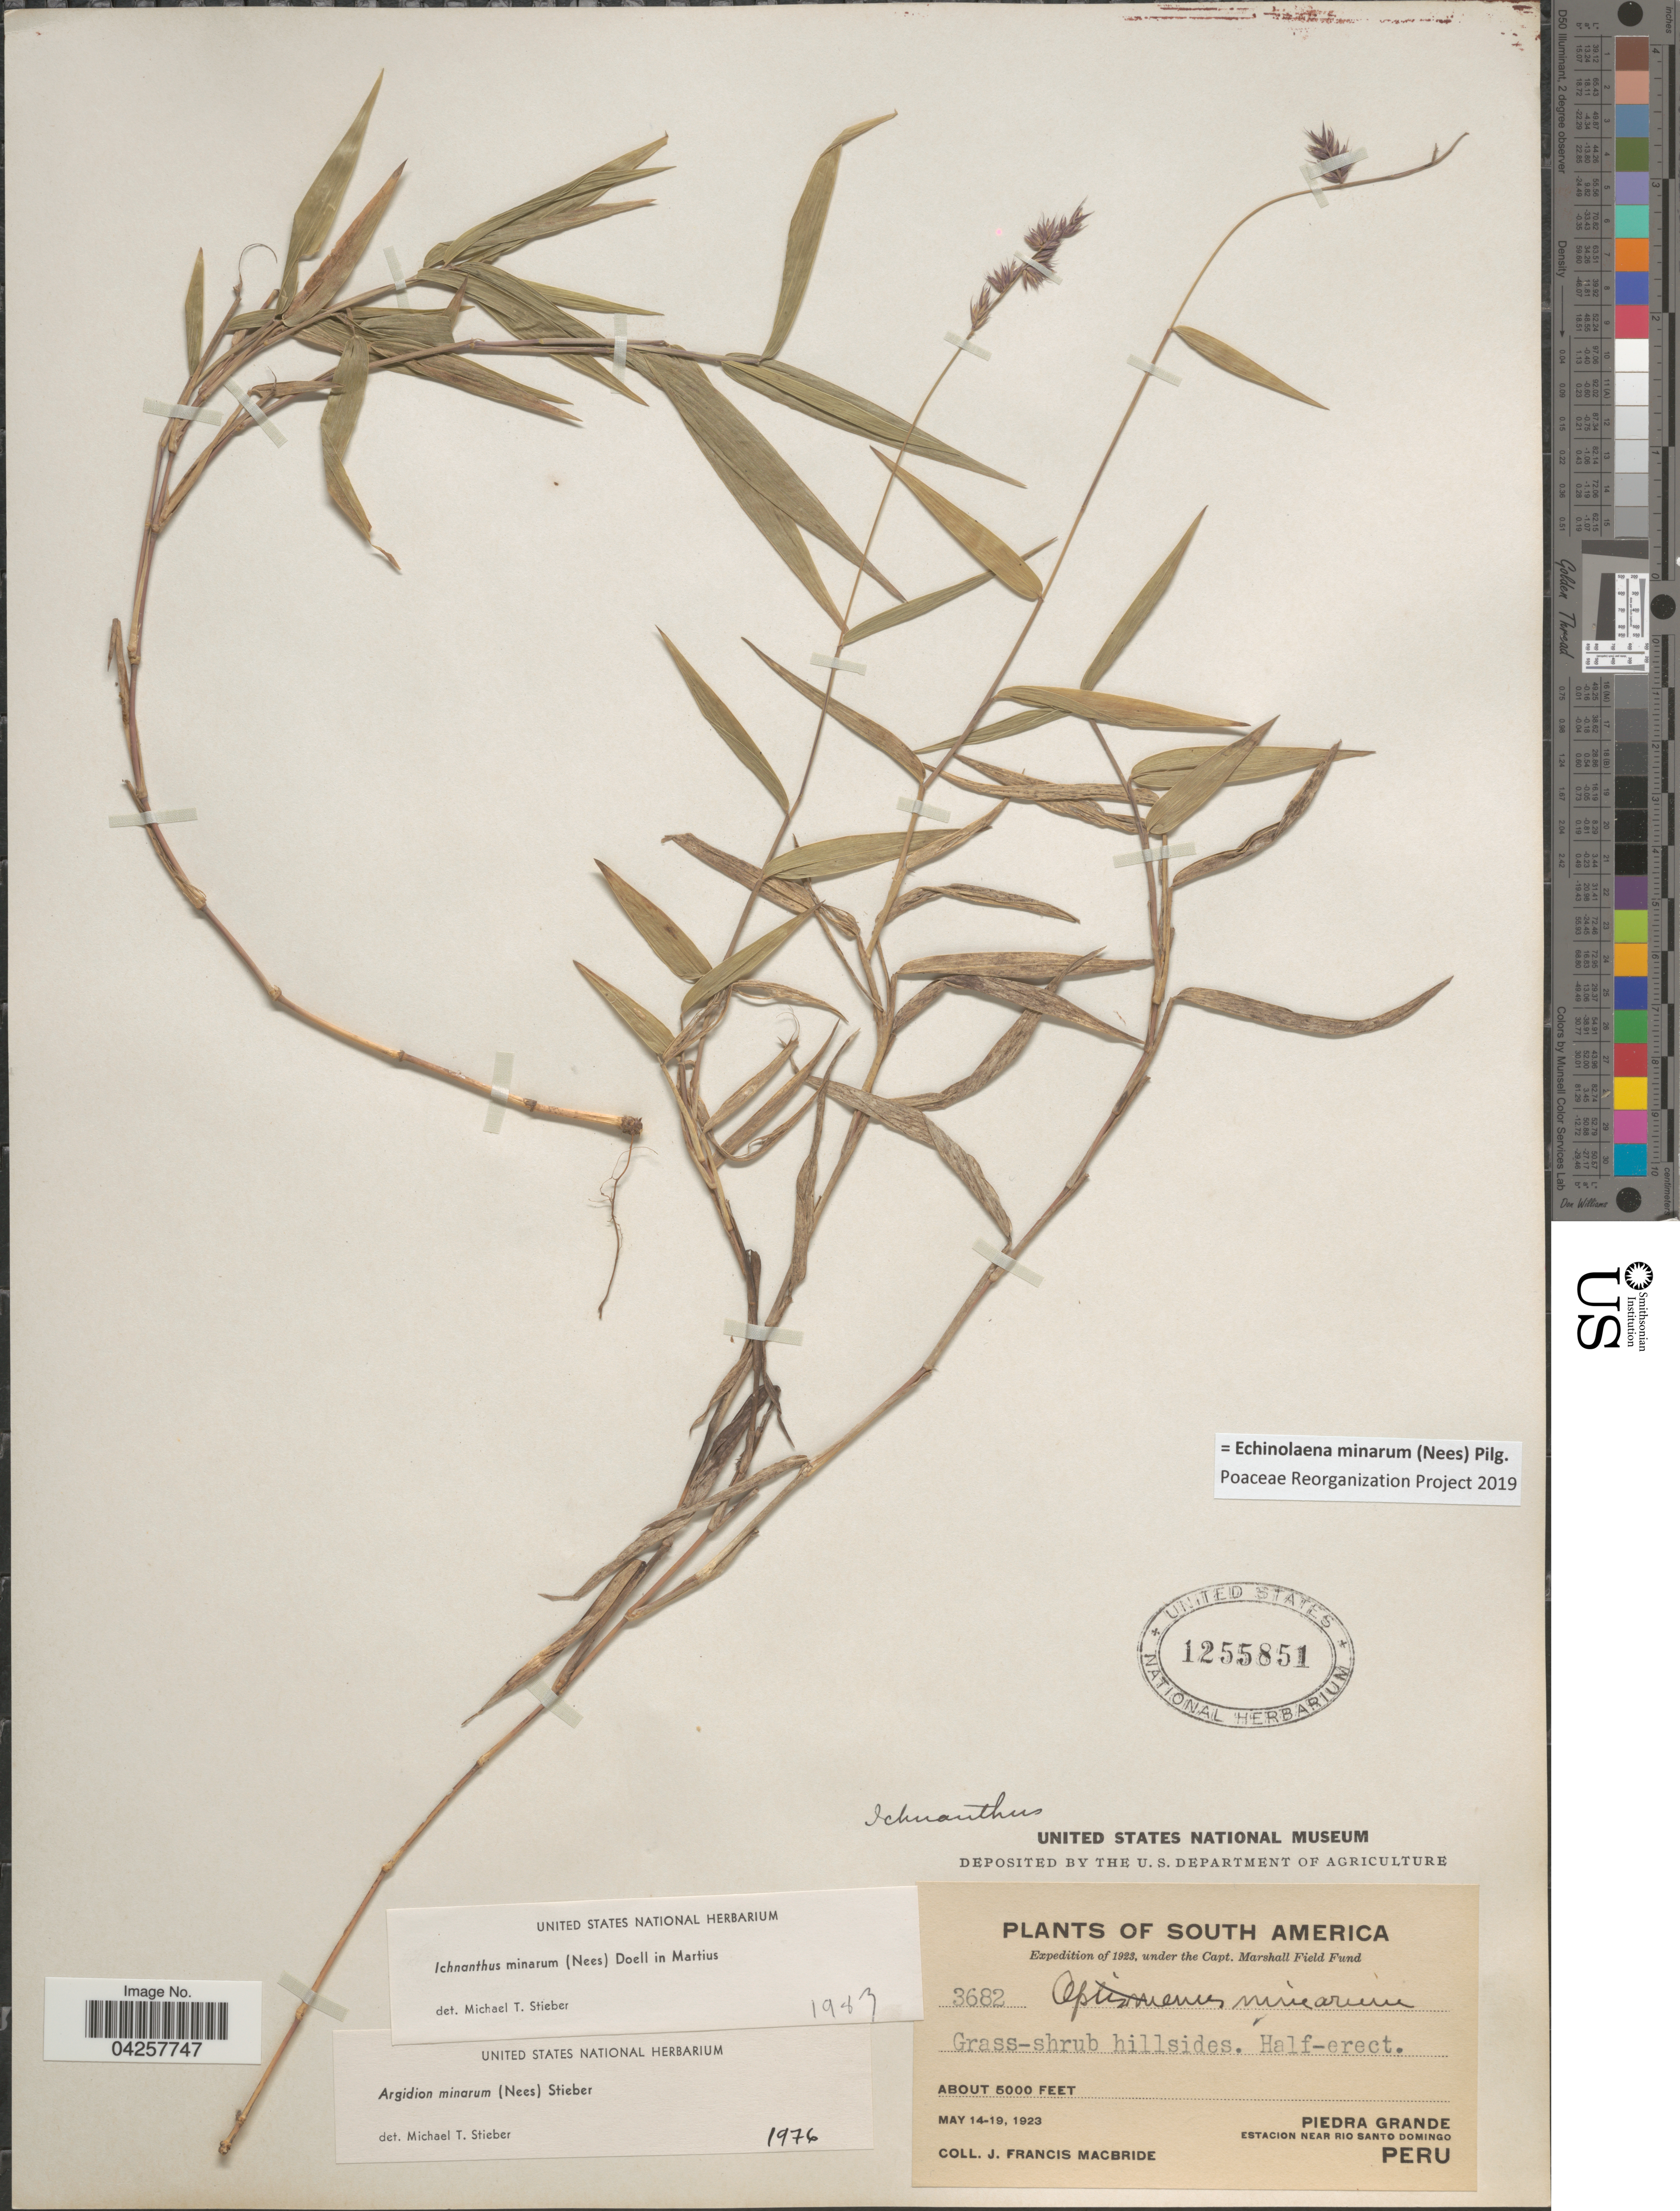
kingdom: Plantae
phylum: Tracheophyta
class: Liliopsida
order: Poales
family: Poaceae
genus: Echinolaena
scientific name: Echinolaena minarum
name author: (Nees) Pilg.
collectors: J. F. Macbride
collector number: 3682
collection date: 1923-05-14/1923-05-19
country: Peru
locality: Expedition of 1923. Piedra Grande. Estacion near Rio Santo Domingo.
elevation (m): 1524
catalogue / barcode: US 1255851